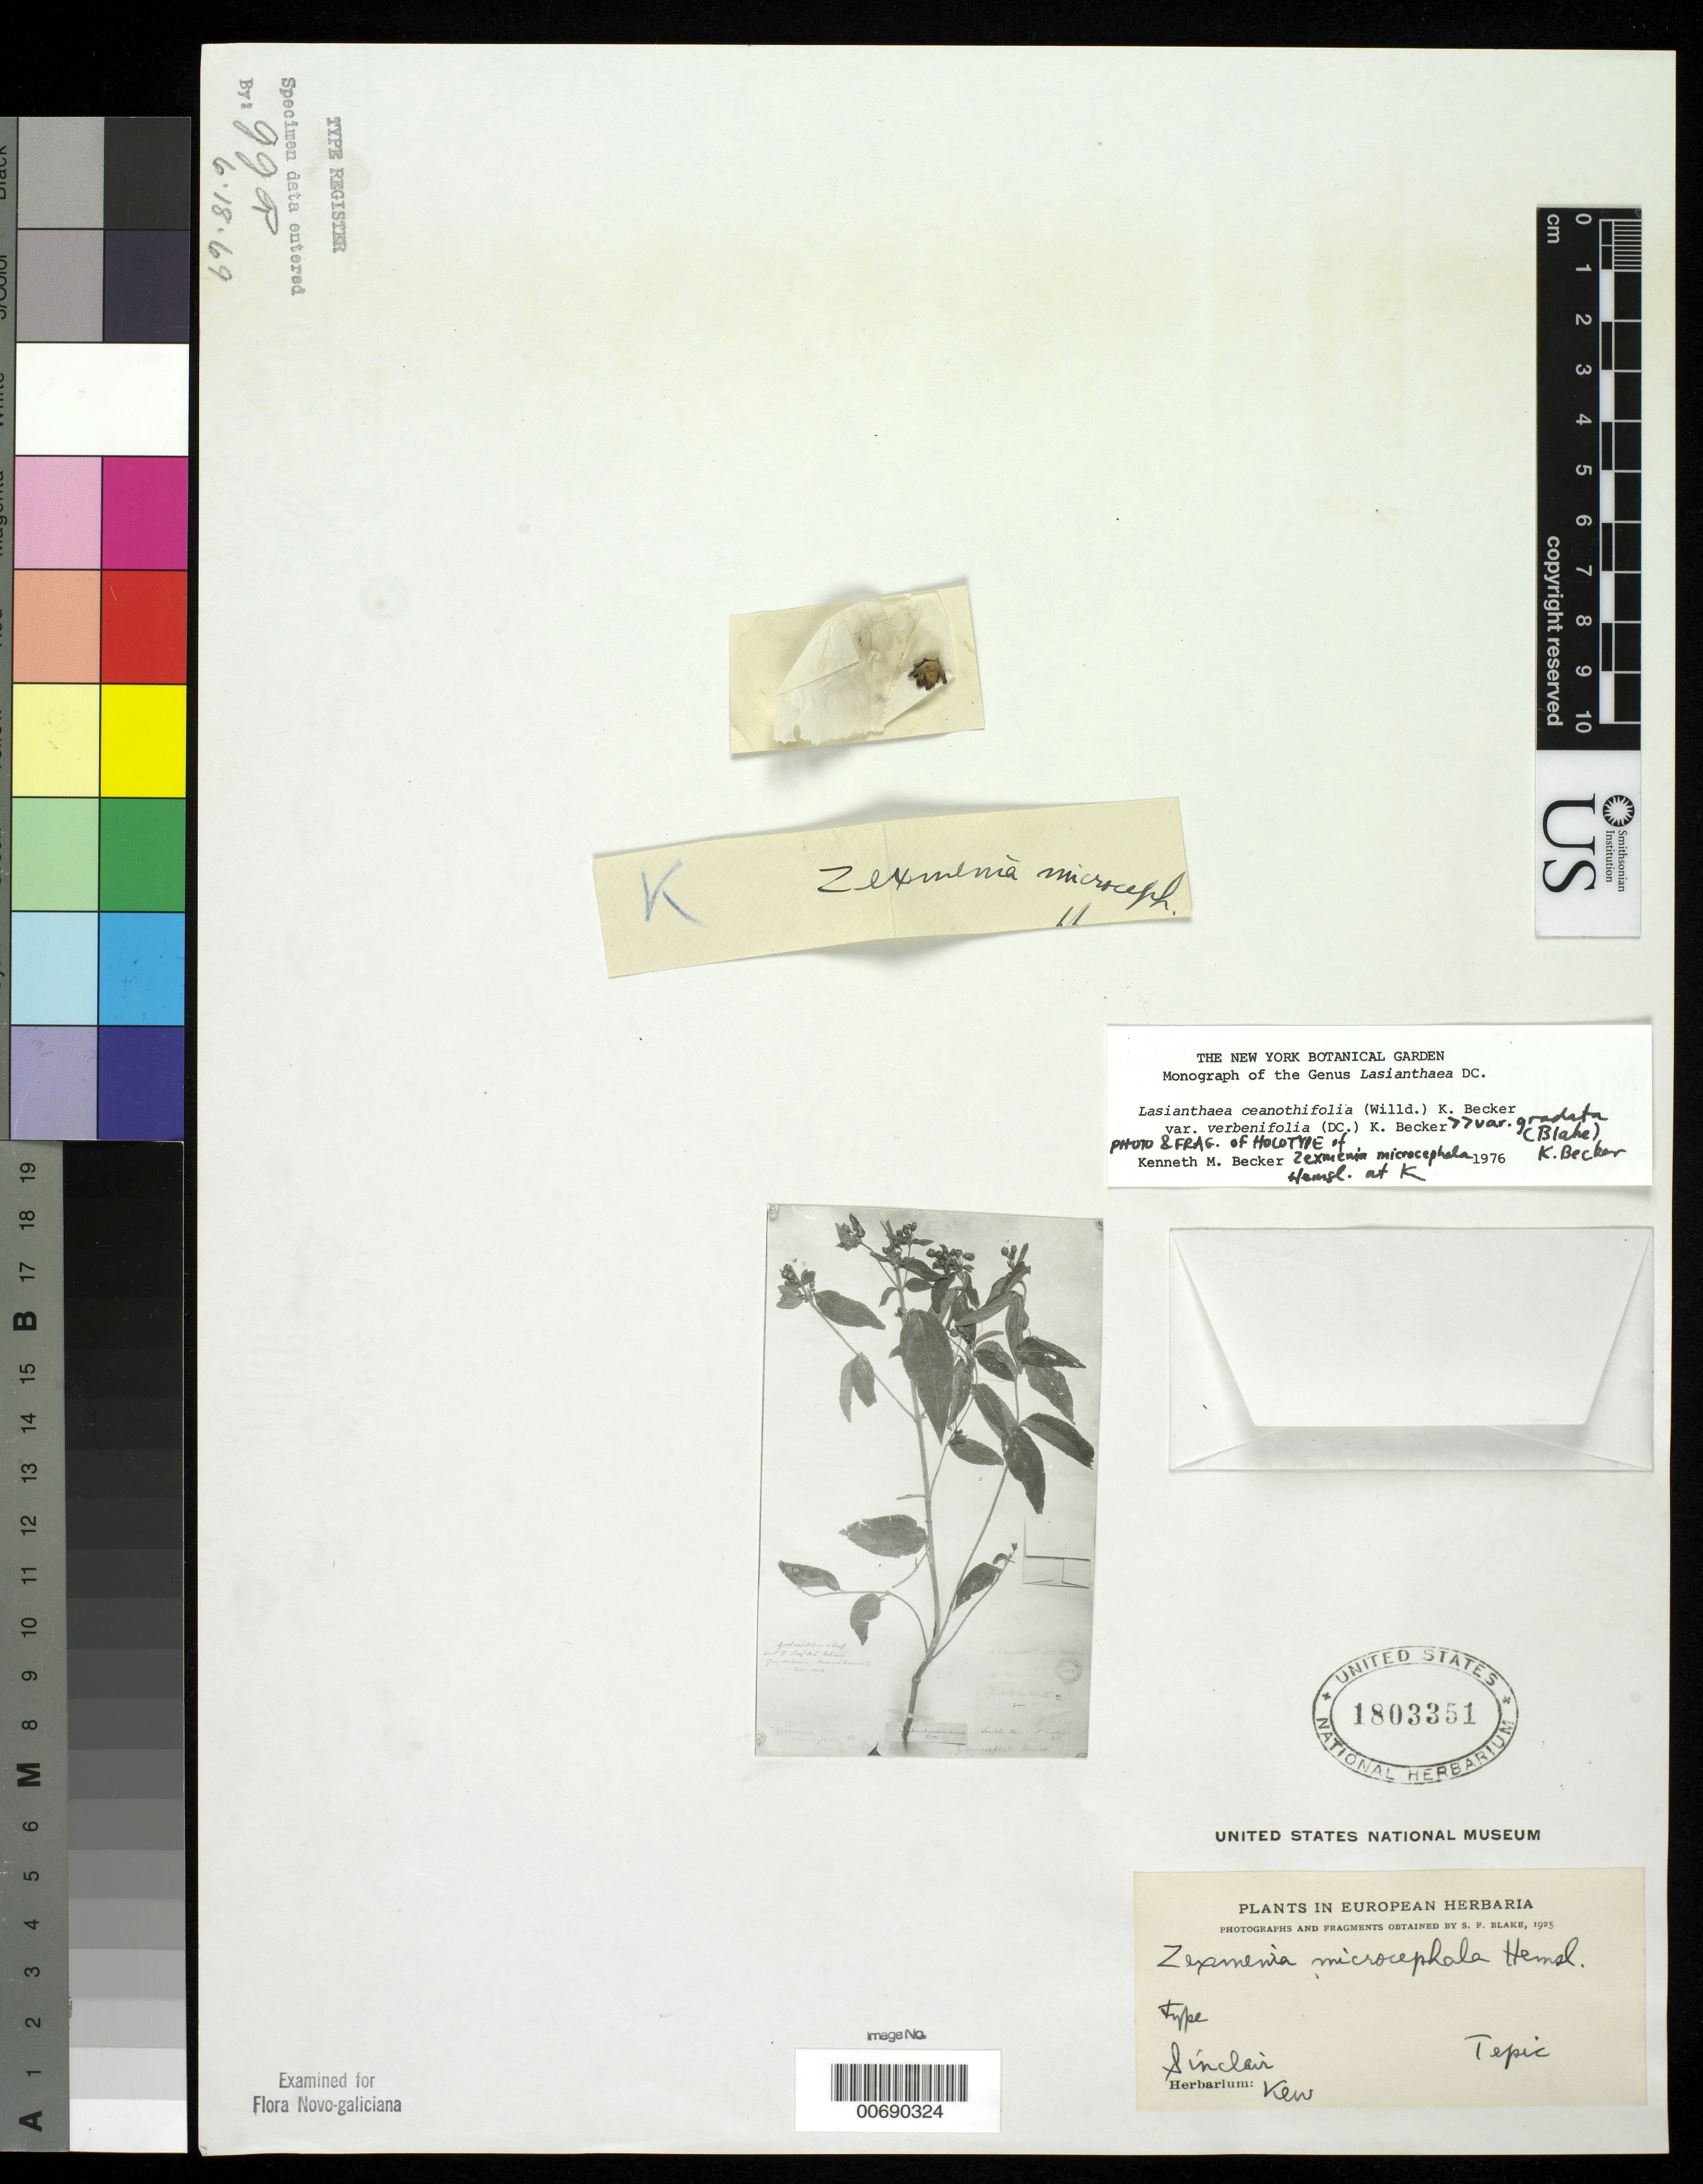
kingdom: Plantae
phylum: Tracheophyta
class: Magnoliopsida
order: Asterales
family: Asteraceae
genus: Zexmenia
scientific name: Zexmenia microcephala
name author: Hemsl.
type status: Holotype Fragment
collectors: J. Sinclair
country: Mexico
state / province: Nayarit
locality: Between San Blas & Tepic.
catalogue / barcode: US 1803351